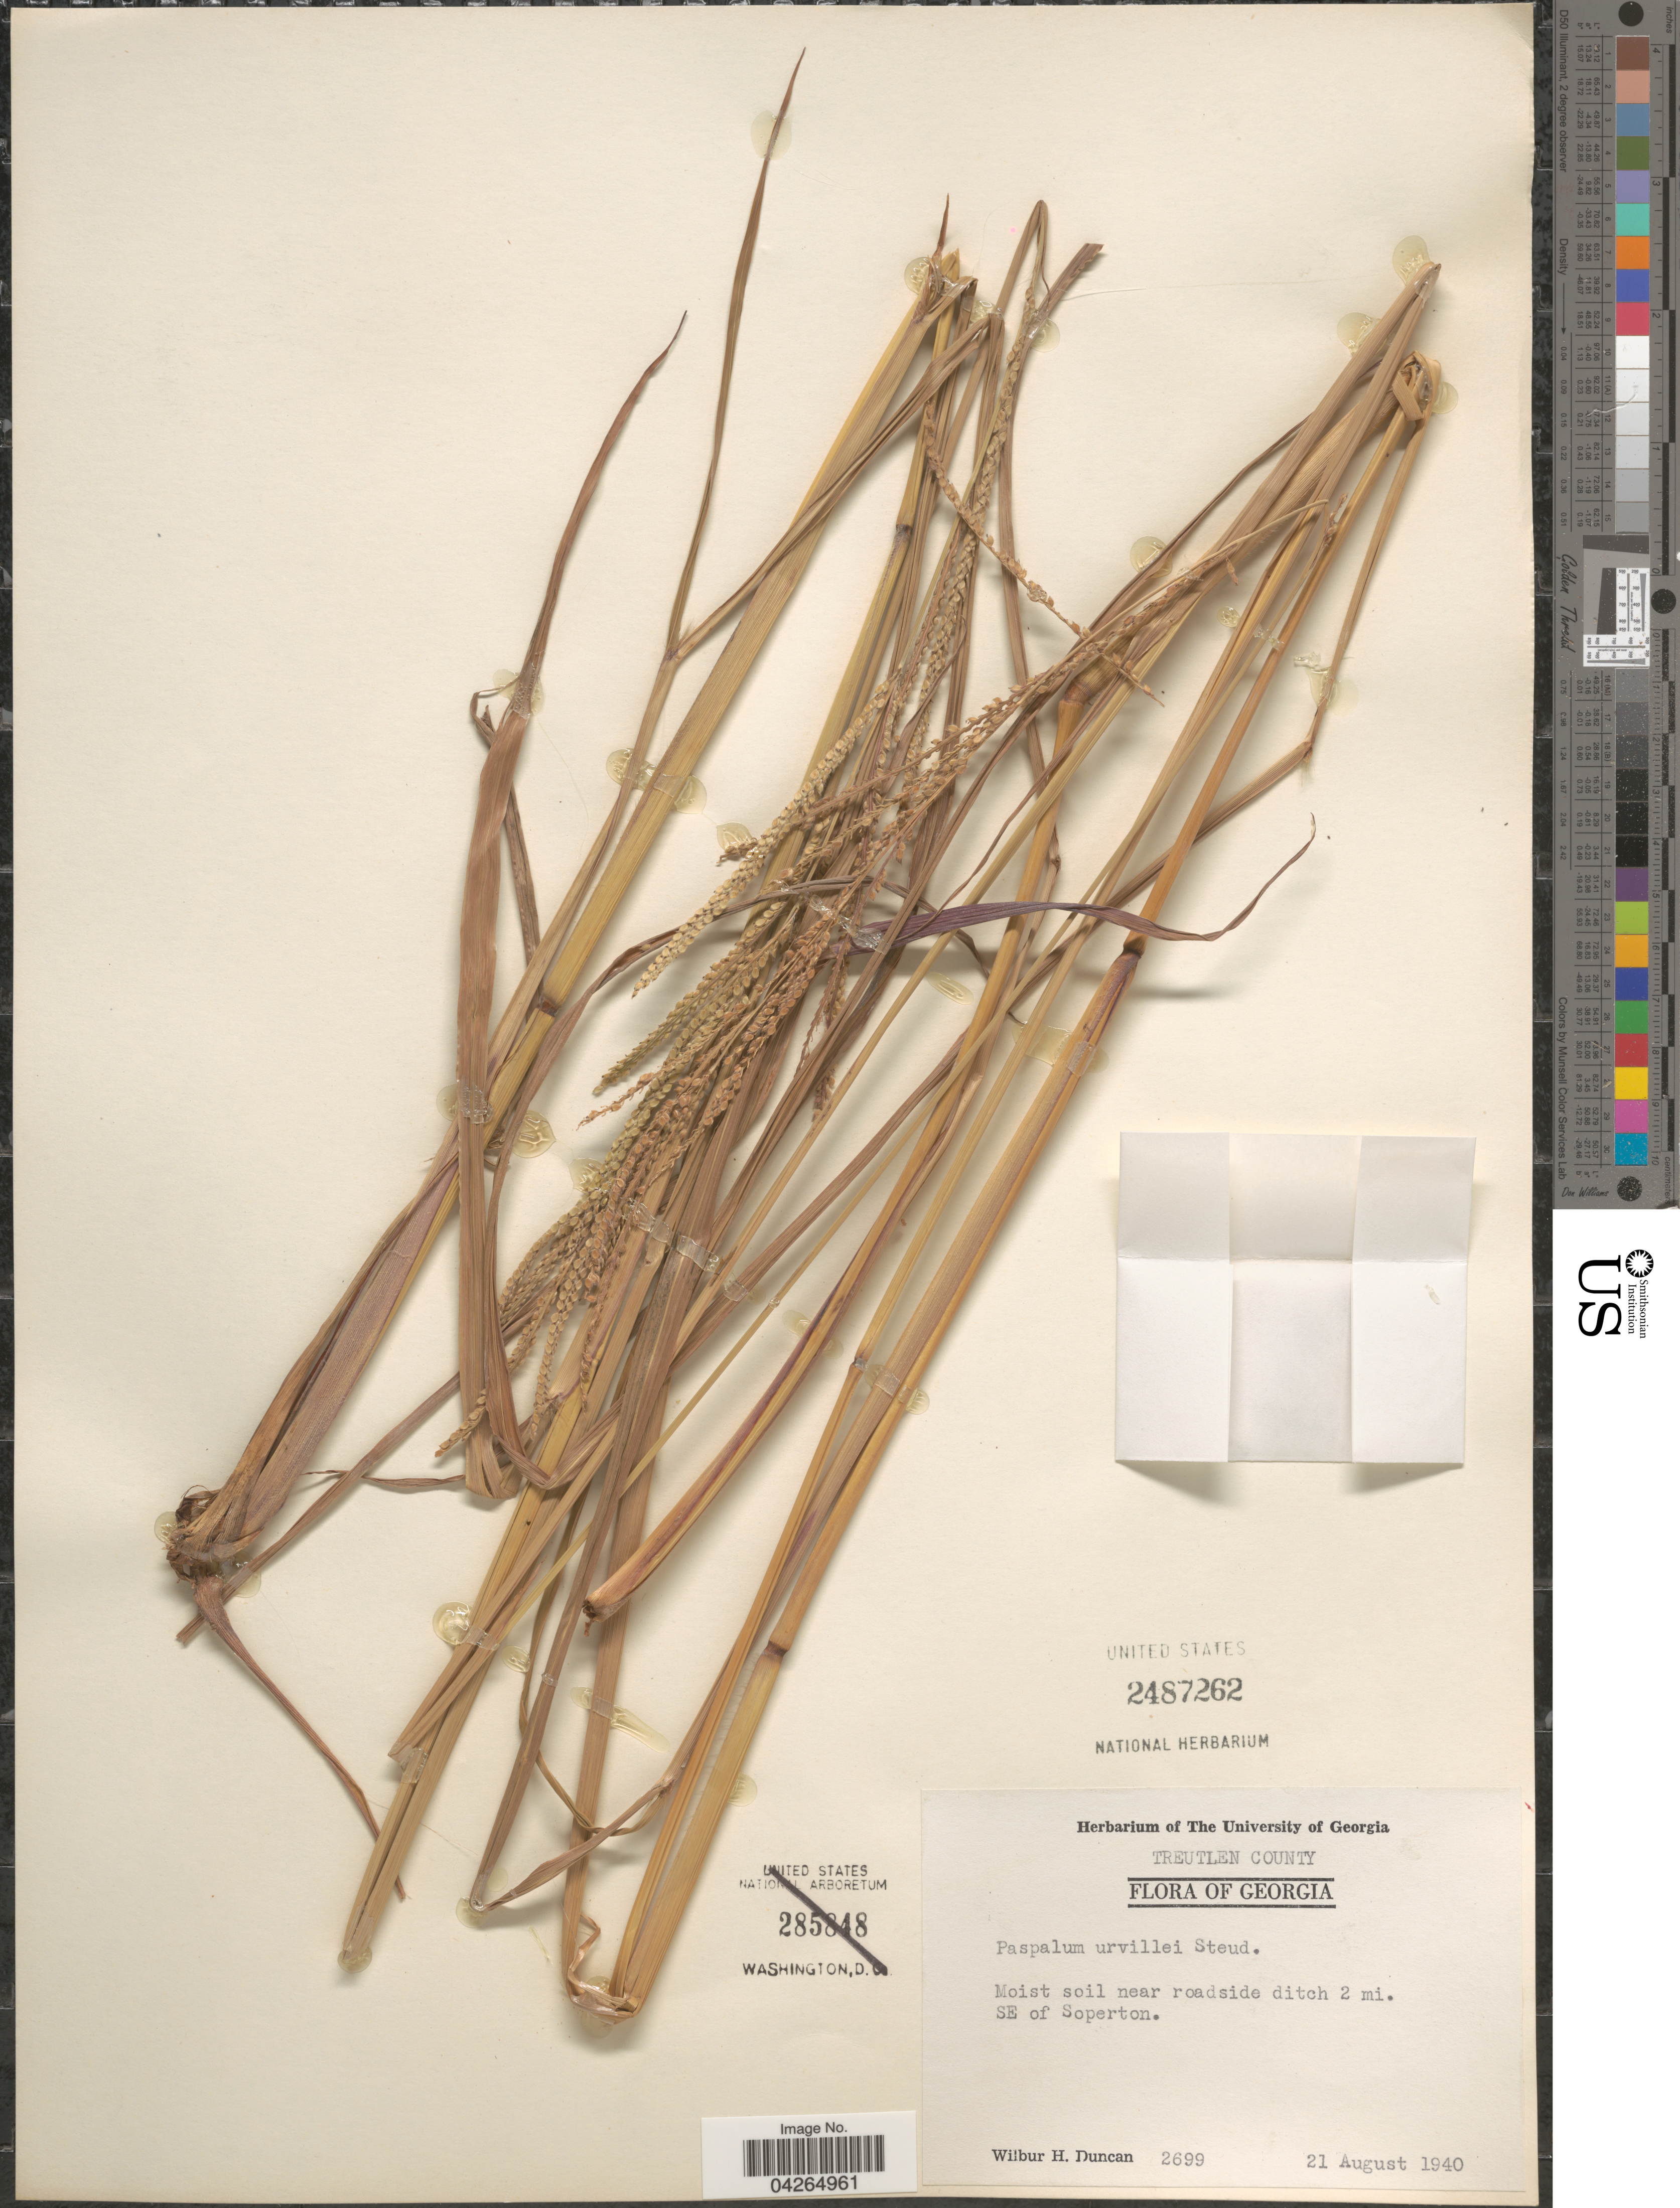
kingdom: Plantae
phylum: Tracheophyta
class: Liliopsida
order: Poales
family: Poaceae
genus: Paspalum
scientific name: Paspalum urvillei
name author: Steud.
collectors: W. H. Duncan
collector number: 2699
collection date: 1940-08-21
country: United States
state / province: Georgia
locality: Treutlen County. Moist soil near roadside ditch 2 mi. SE of Soperton.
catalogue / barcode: US 2487262